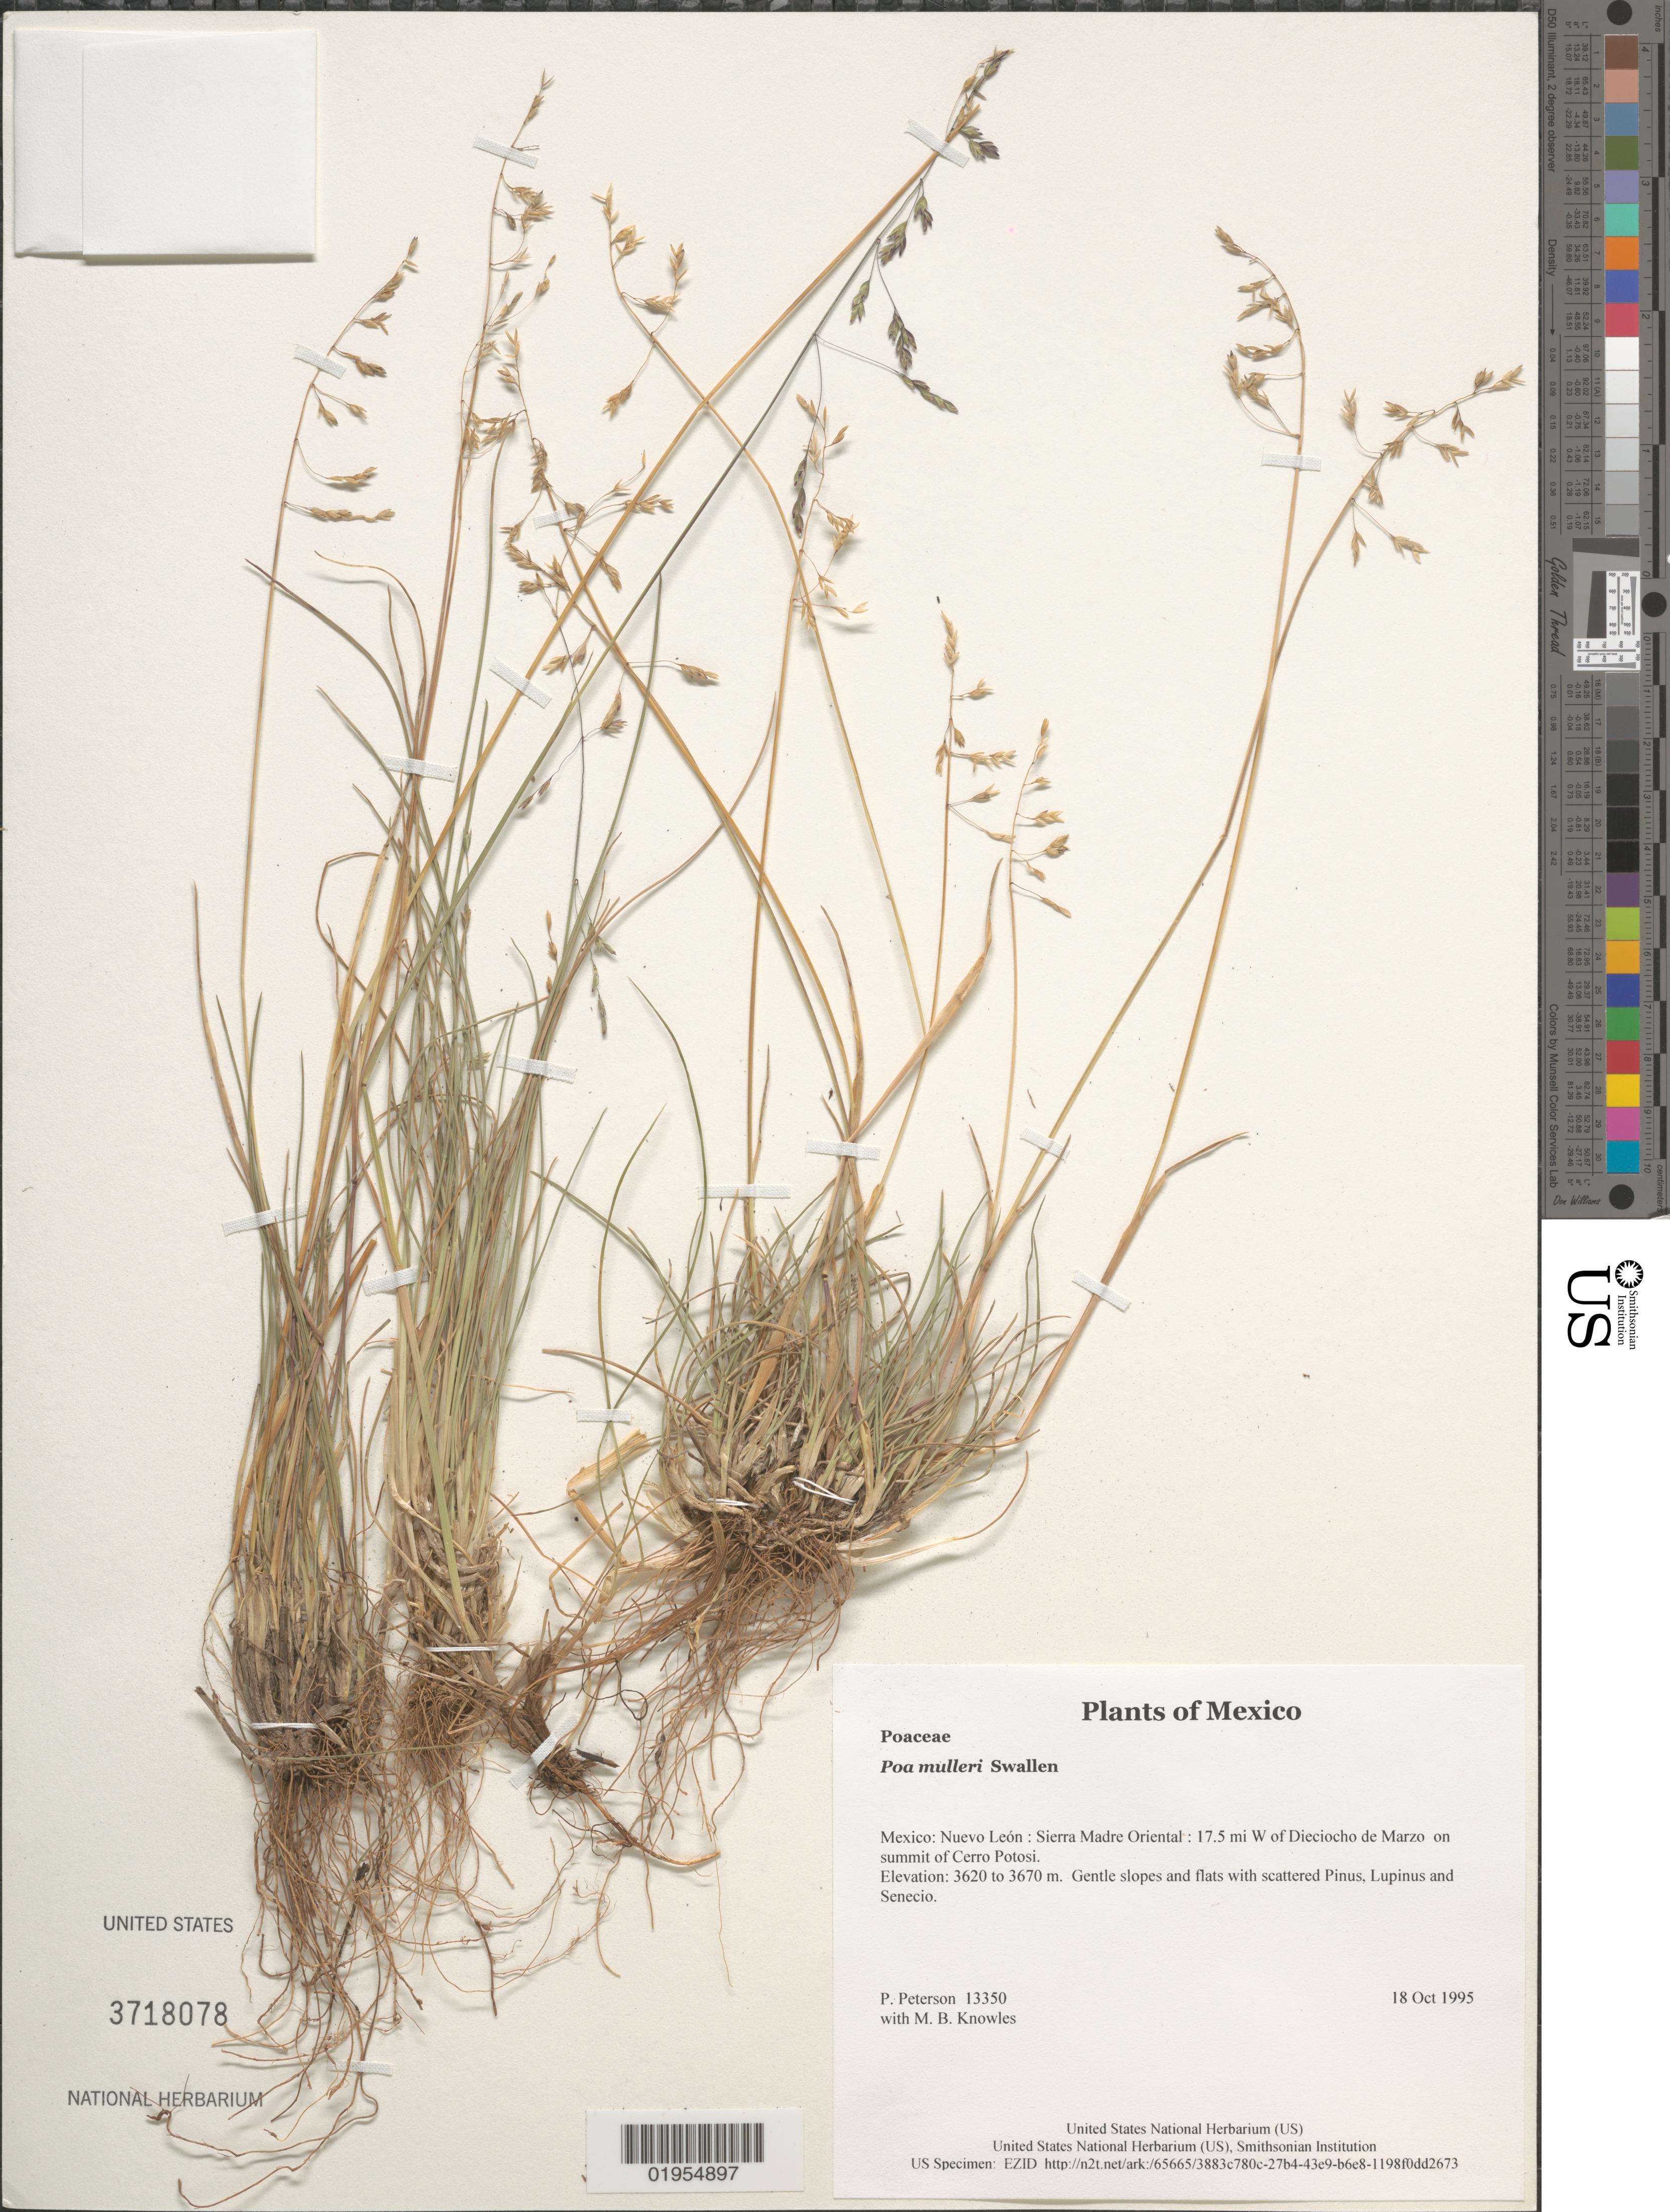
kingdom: Plantae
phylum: Tracheophyta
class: Liliopsida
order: Poales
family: Poaceae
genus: Poa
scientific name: Poa mulleri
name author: Swallen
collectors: P. M. Peterson & M. B. Knowles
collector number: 13350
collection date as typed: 18 Oct 1995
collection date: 1995-10-18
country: Mexico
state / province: Nuevo León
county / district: Sierra Madre Oriental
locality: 17.5 mi W of Dieciocho de Marzo on summit of Cerro Potosi.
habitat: Gentle slopes and flats with scattered Pinus, Lupinus and Senecio.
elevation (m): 3620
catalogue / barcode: US 3718078